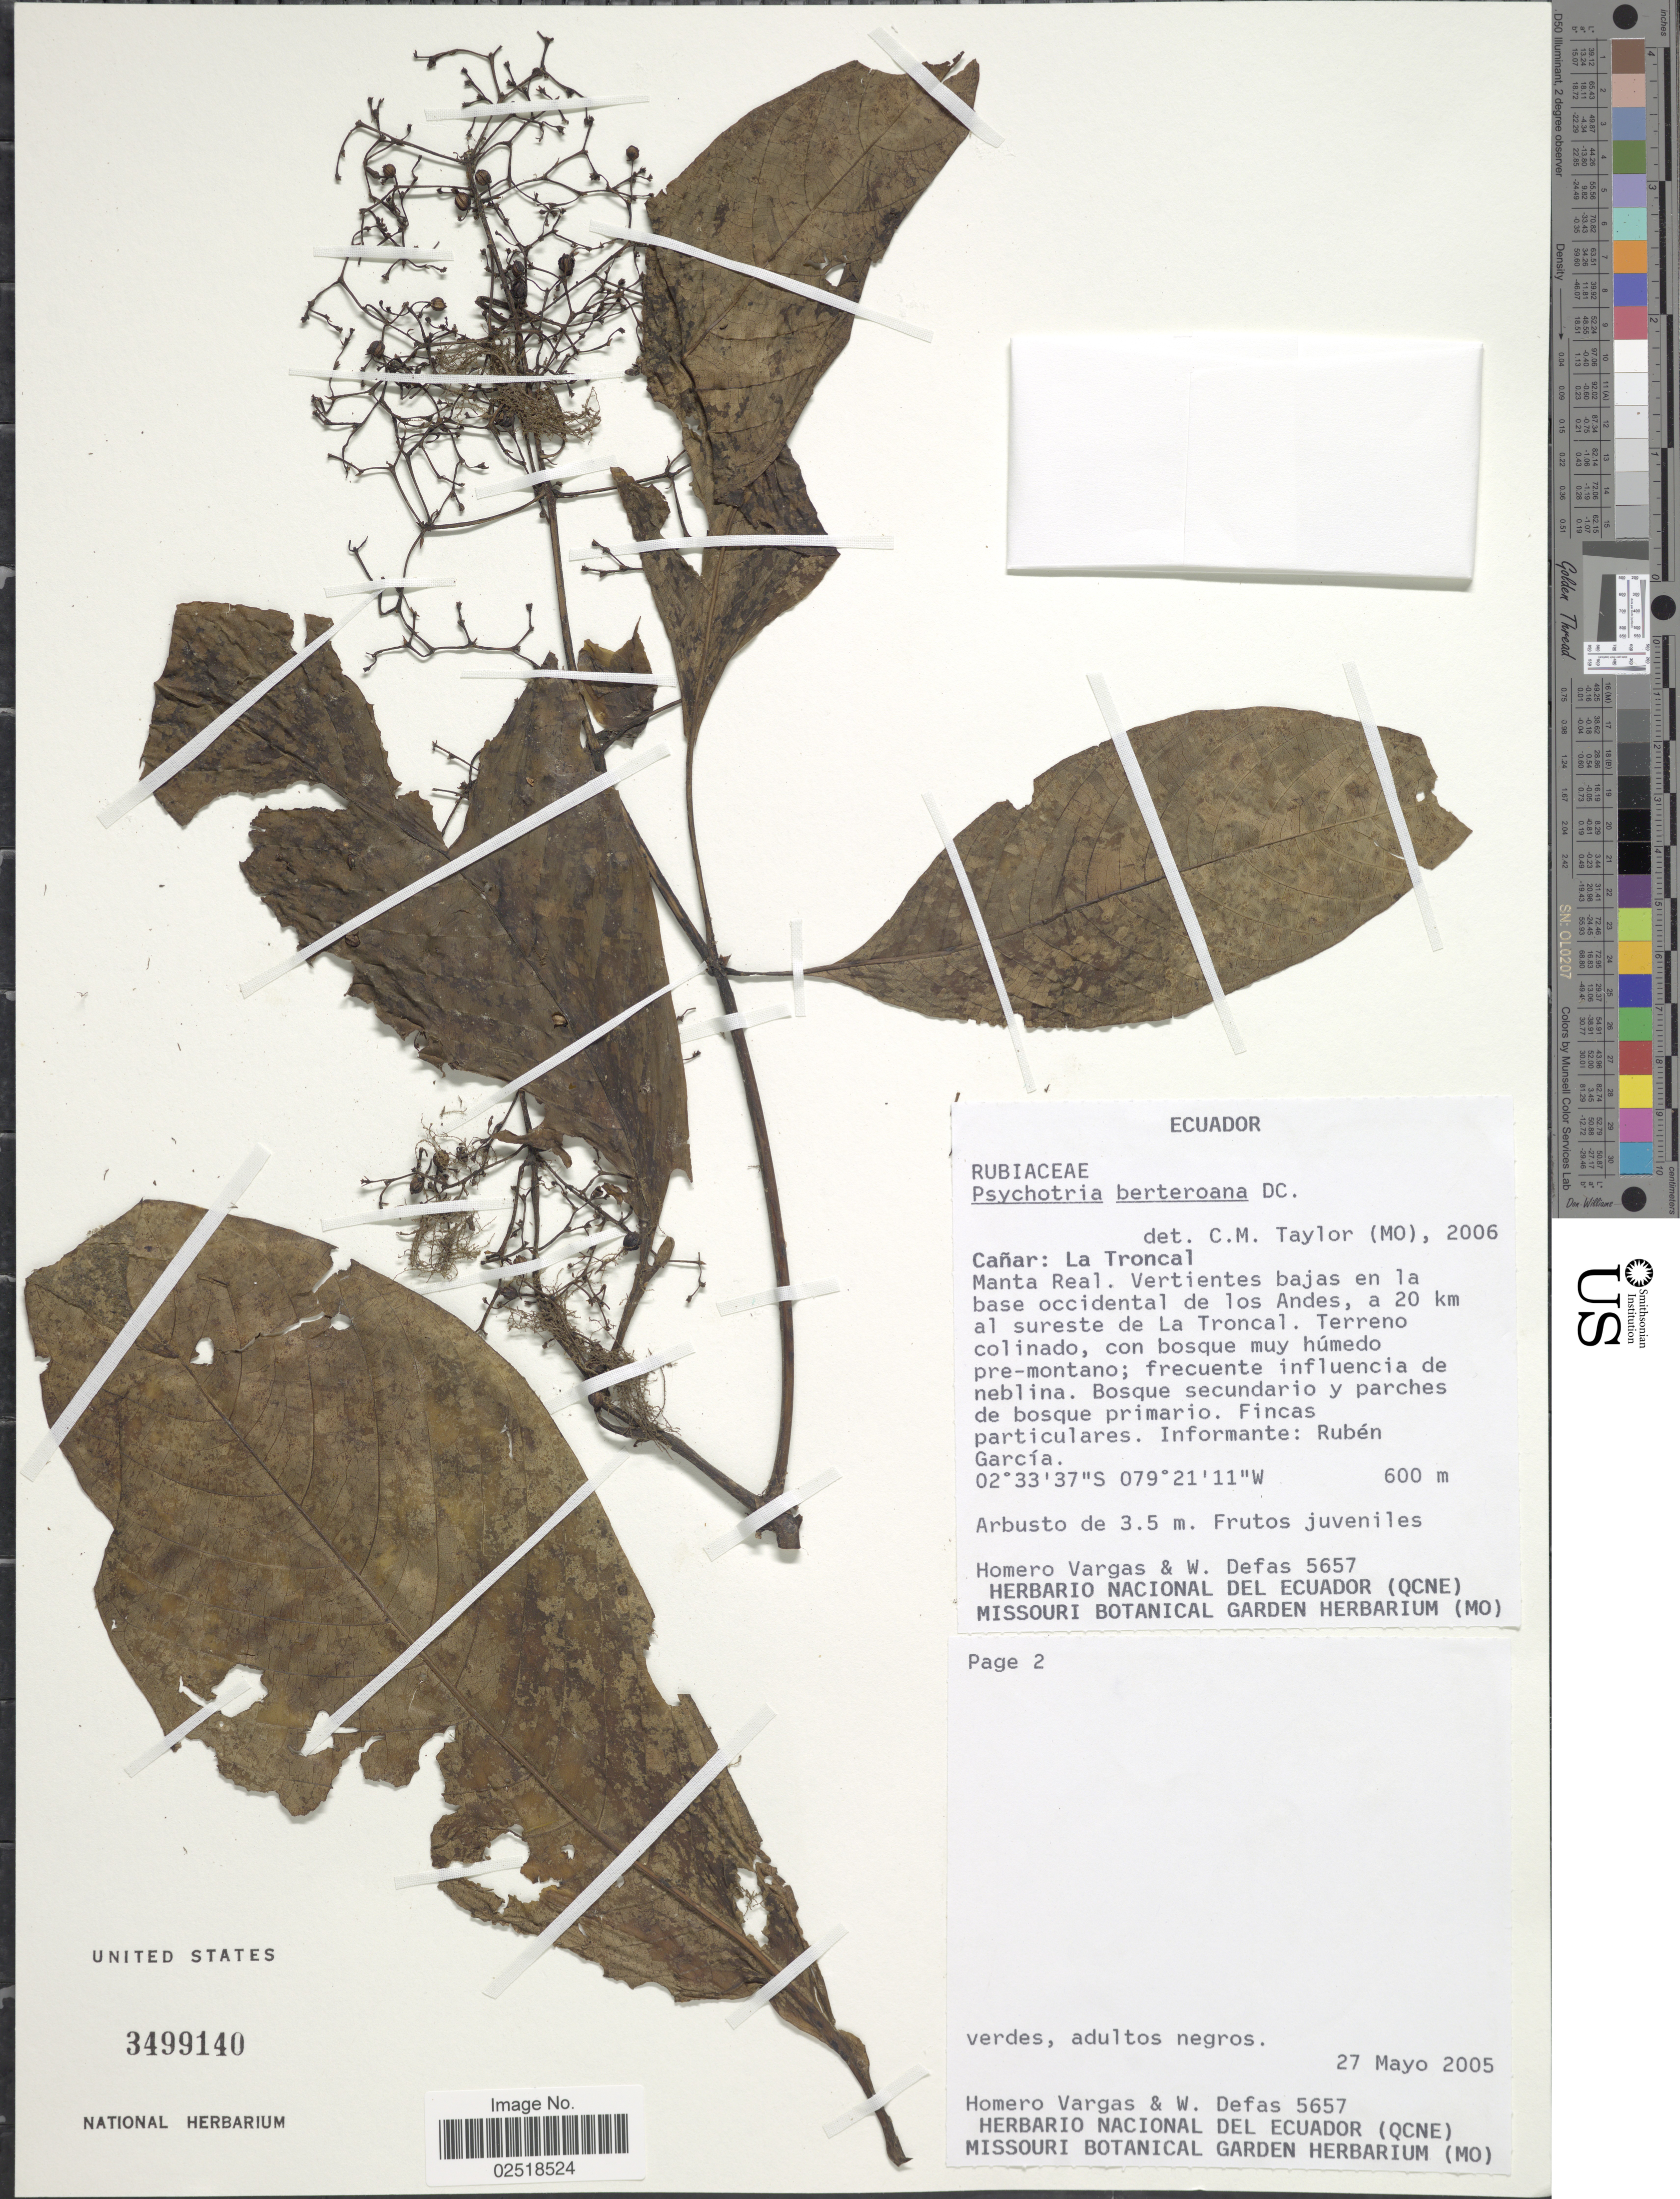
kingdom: Plantae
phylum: Tracheophyta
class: Magnoliopsida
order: Gentianales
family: Rubiaceae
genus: Psychotria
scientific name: Psychotria berteroana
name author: DC.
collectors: H. Vargas & W. Defas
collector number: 5657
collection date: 2005-05-27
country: Ecuador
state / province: Cañar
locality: La Troncal, Manta Real. vertientes bajas en el base occidental de los Andes, a 20 km al sureste de La Troncal. Terreno colinado, con bosque muy húmedo pre-montano; frecuente influencia de neblina.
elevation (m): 600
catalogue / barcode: US 3499140